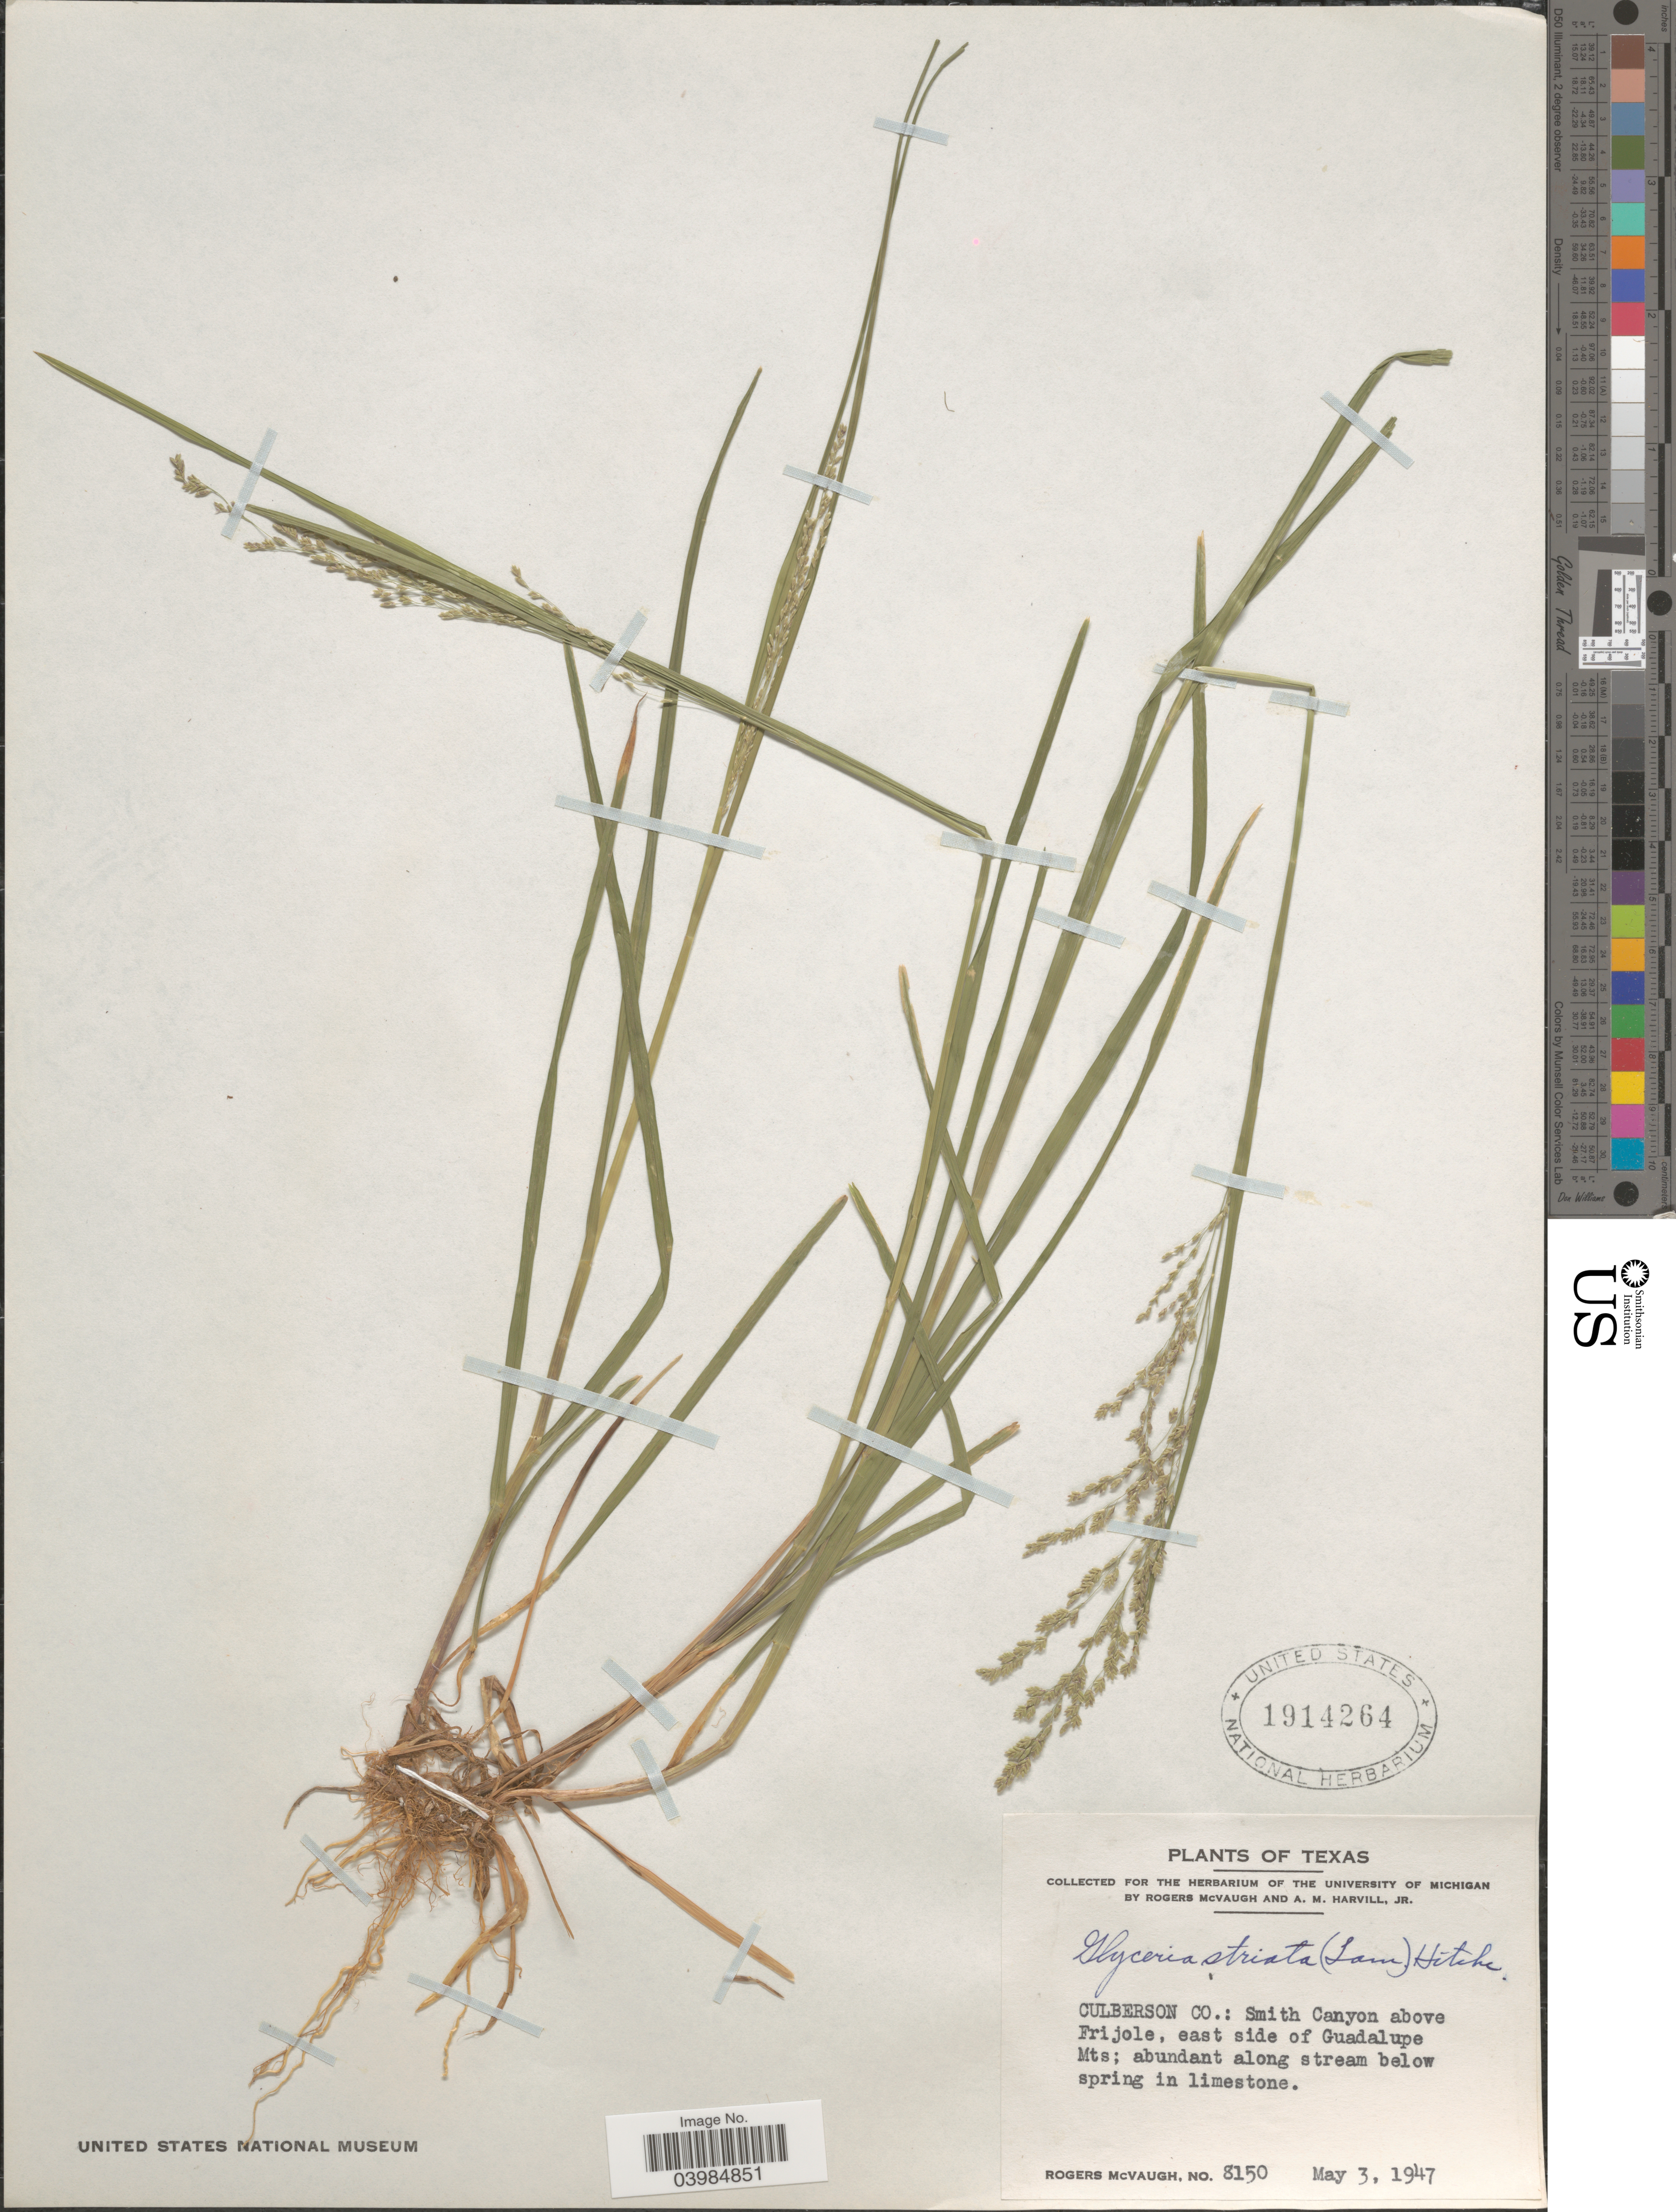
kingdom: Plantae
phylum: Tracheophyta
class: Liliopsida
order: Poales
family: Poaceae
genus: Glyceria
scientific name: Glyceria striata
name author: (Lam.) Hitchc.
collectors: R. McVaugh & A. Harvill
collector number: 8150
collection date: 1947-05-03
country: United States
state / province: Texas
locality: Culberson Co.: Smith Canyon above Frijole, east side of Guadalupe Mts.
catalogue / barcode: US 1914264